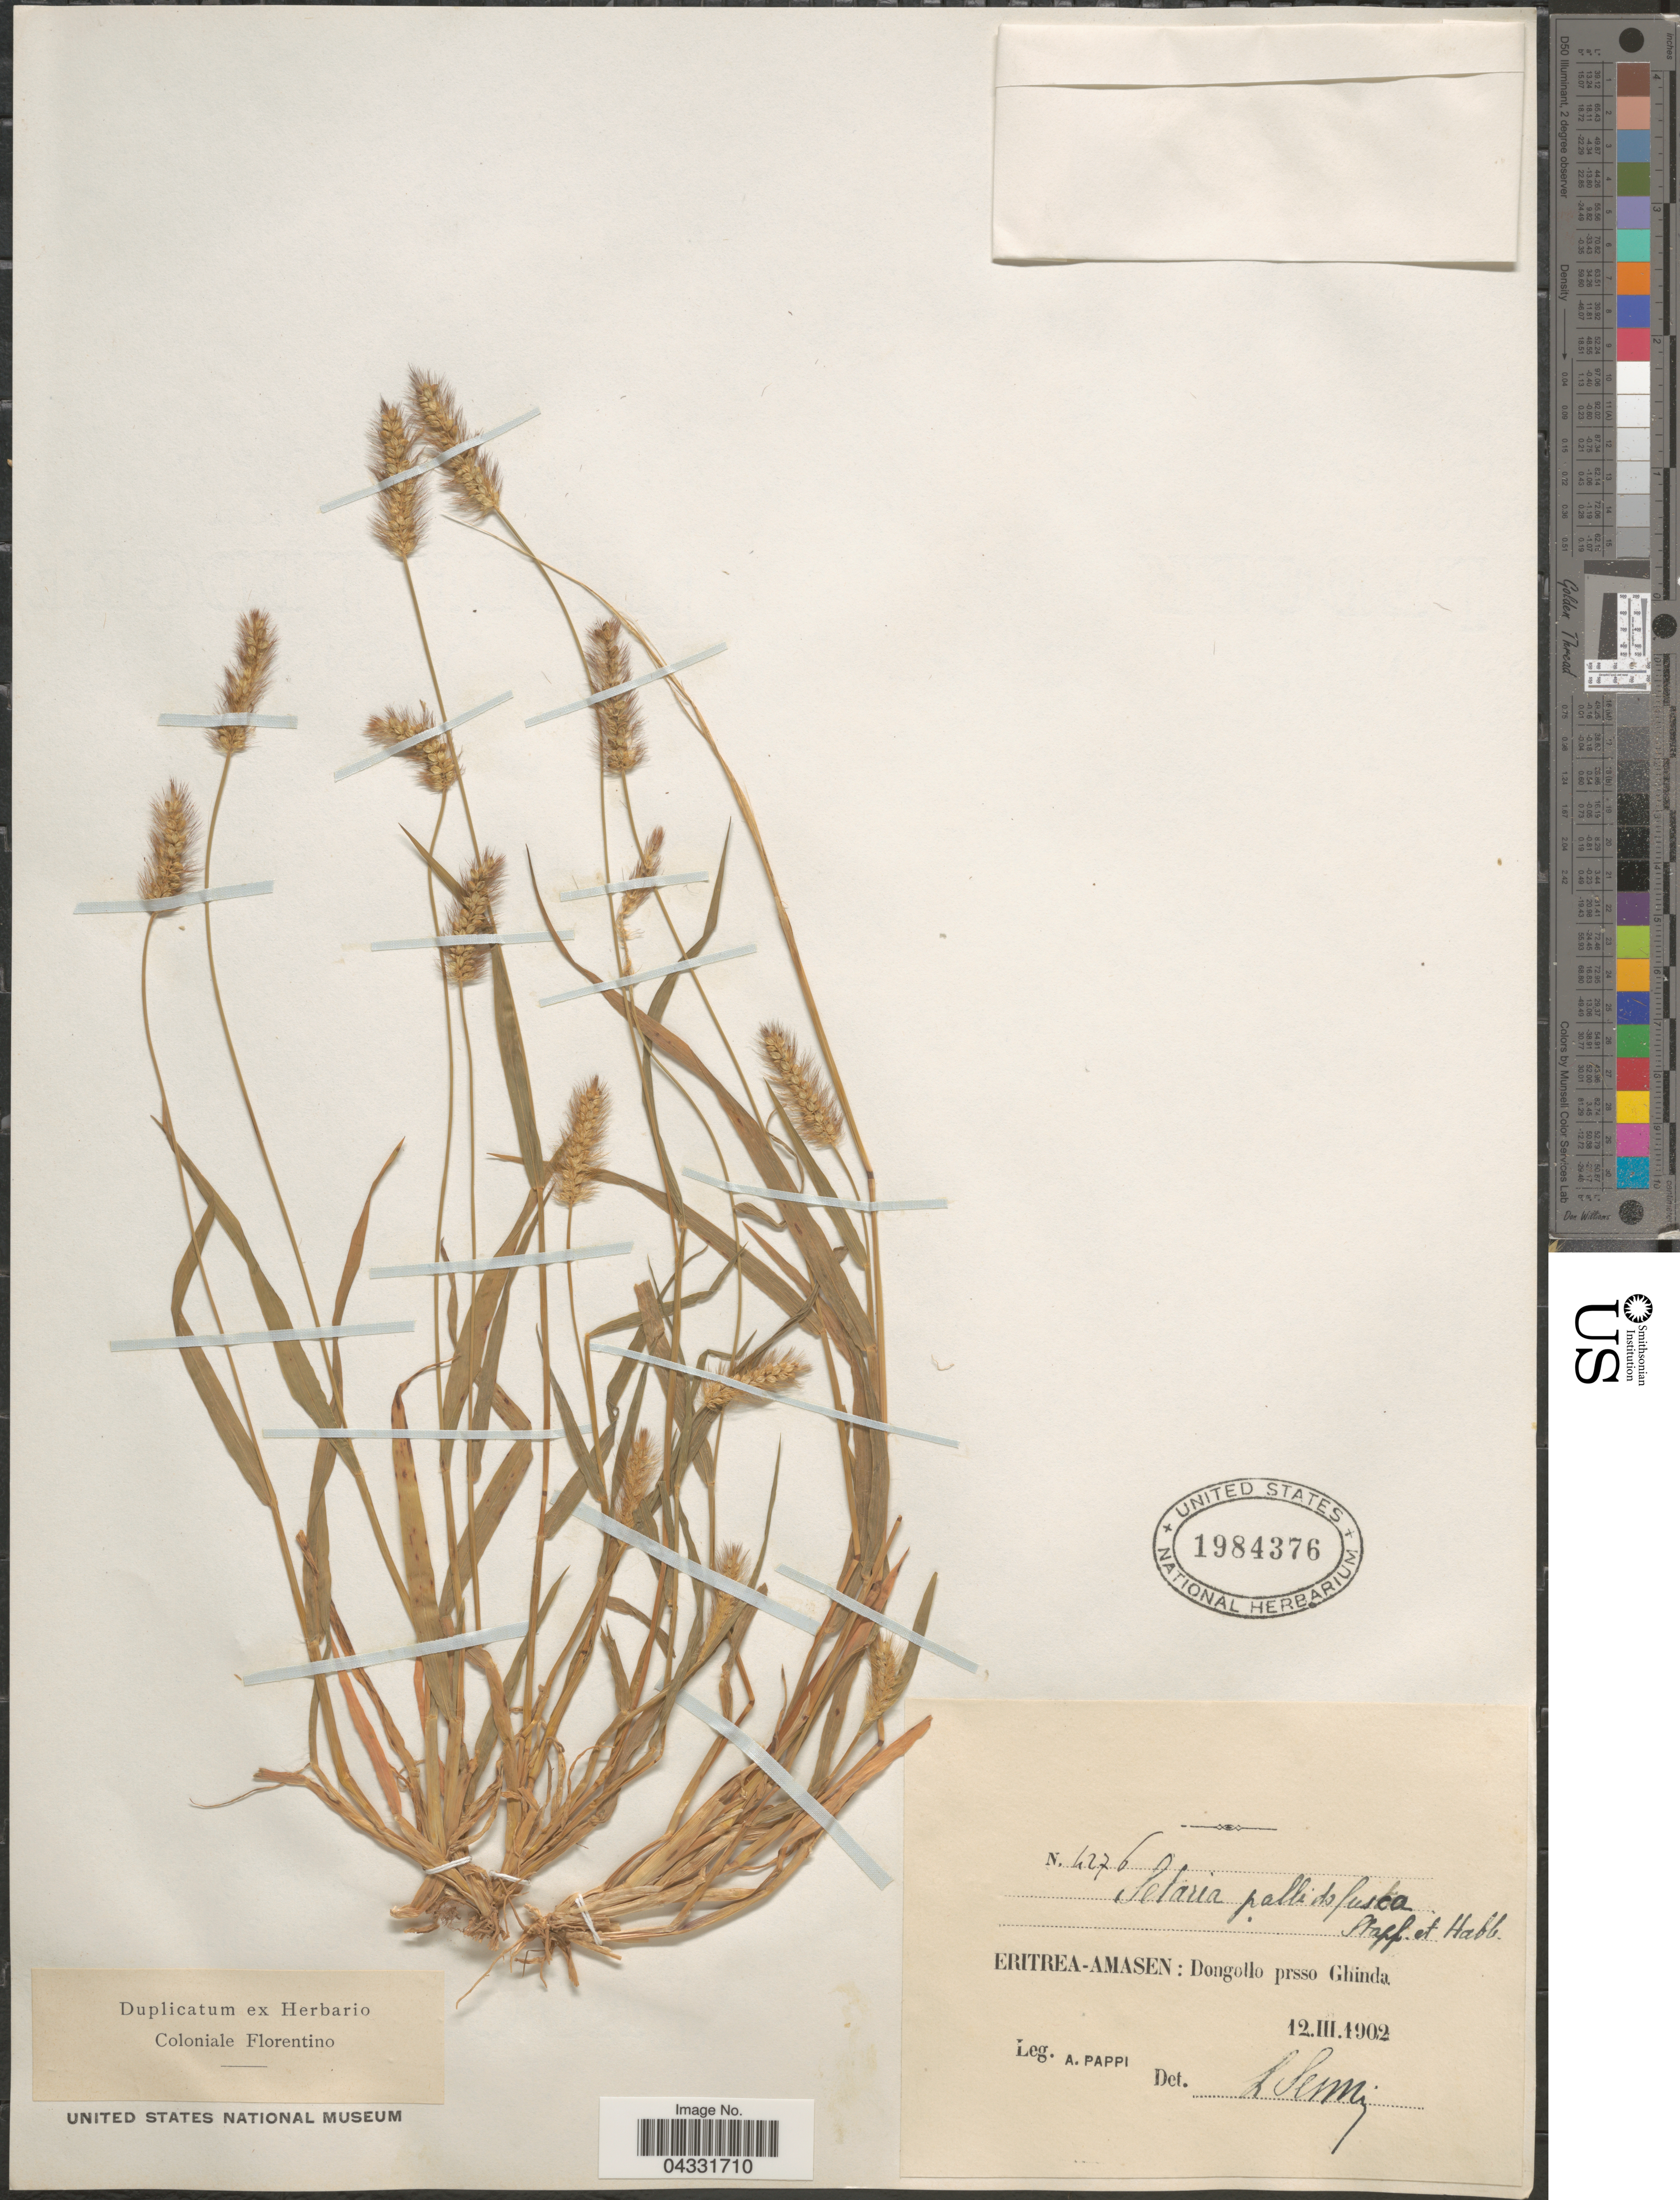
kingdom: Plantae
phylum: Tracheophyta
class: Liliopsida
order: Poales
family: Poaceae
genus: Setaria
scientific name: Setaria pallide-fusca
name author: (Schumach.) Stapf & C.E. Hubb.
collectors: A. Pappi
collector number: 4276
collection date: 1902-03-12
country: Eritrea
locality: Eritrea-Amasen: Dongollo prsso Ghinda.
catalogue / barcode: US 1984376